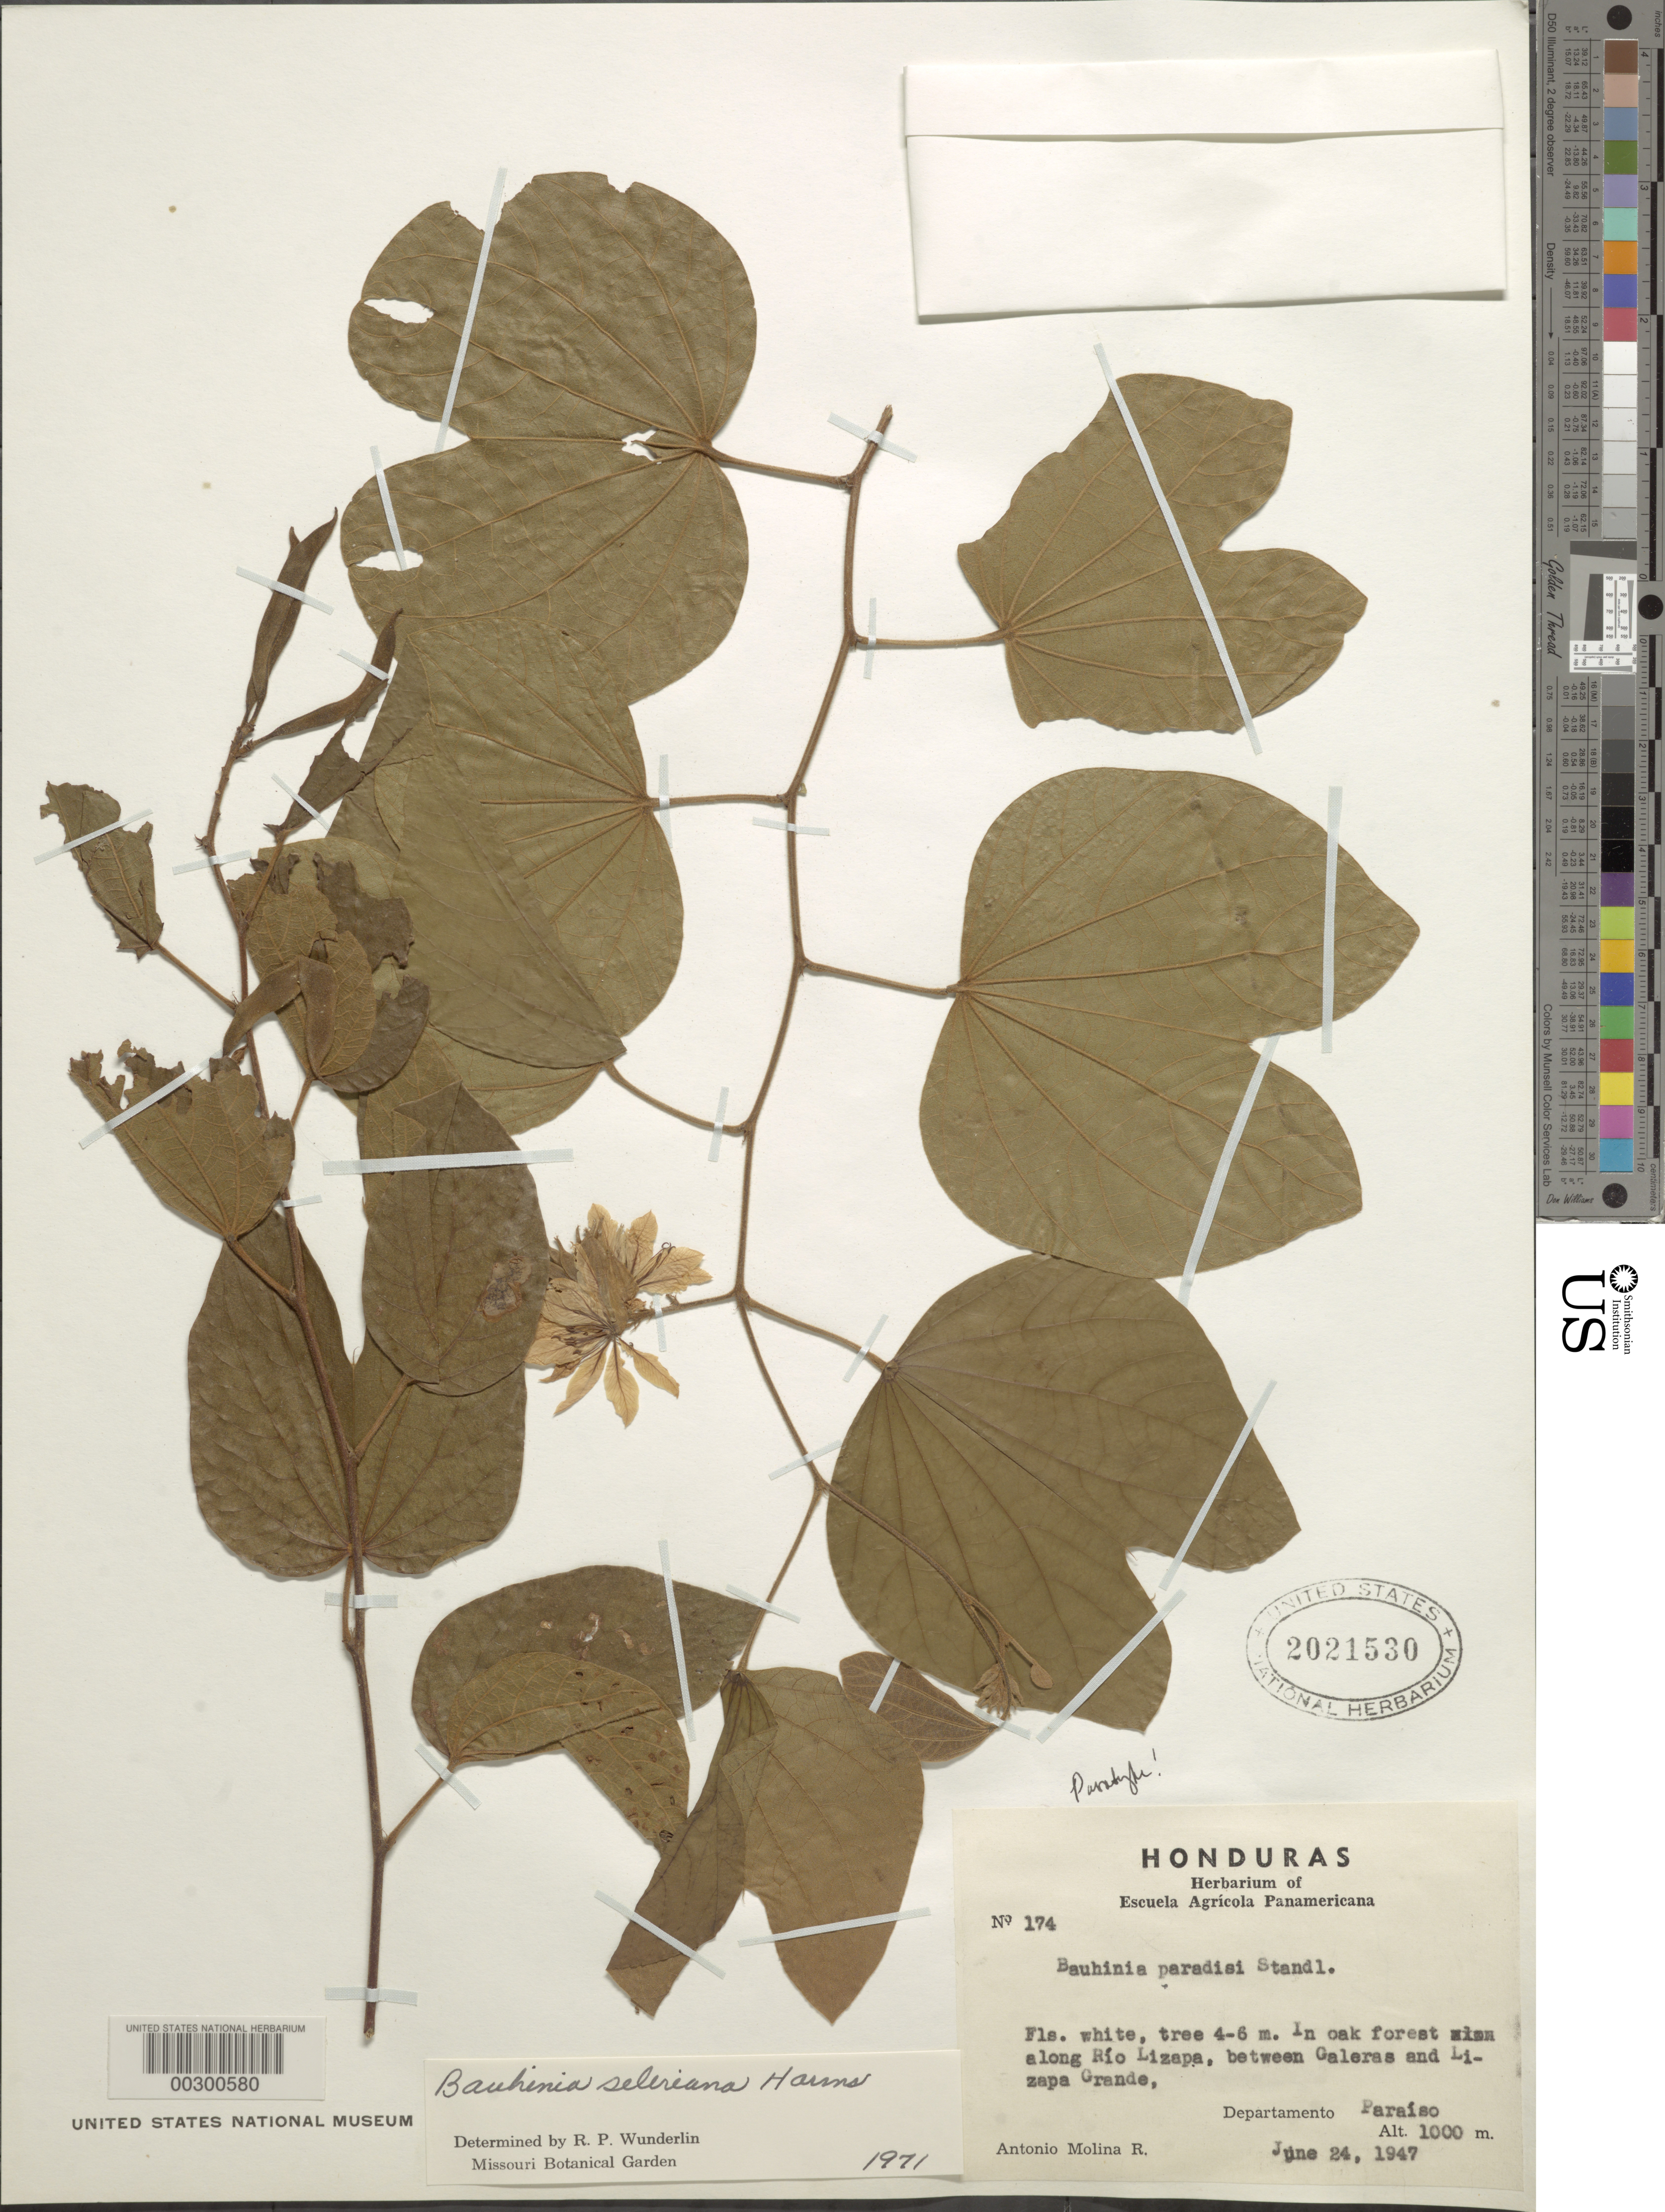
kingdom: Plantae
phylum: Tracheophyta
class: Magnoliopsida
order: Fabales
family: Fabaceae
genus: Bauhinia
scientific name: Bauhinia seleriana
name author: Harms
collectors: A. Molina R.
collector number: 174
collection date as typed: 24 Jun 1947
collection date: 1947-06-24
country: Honduras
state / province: El Paraíso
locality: Along río Lizapa, between Galeras and Lizapa Grande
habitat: In oak forest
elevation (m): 1000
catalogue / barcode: US 2021530